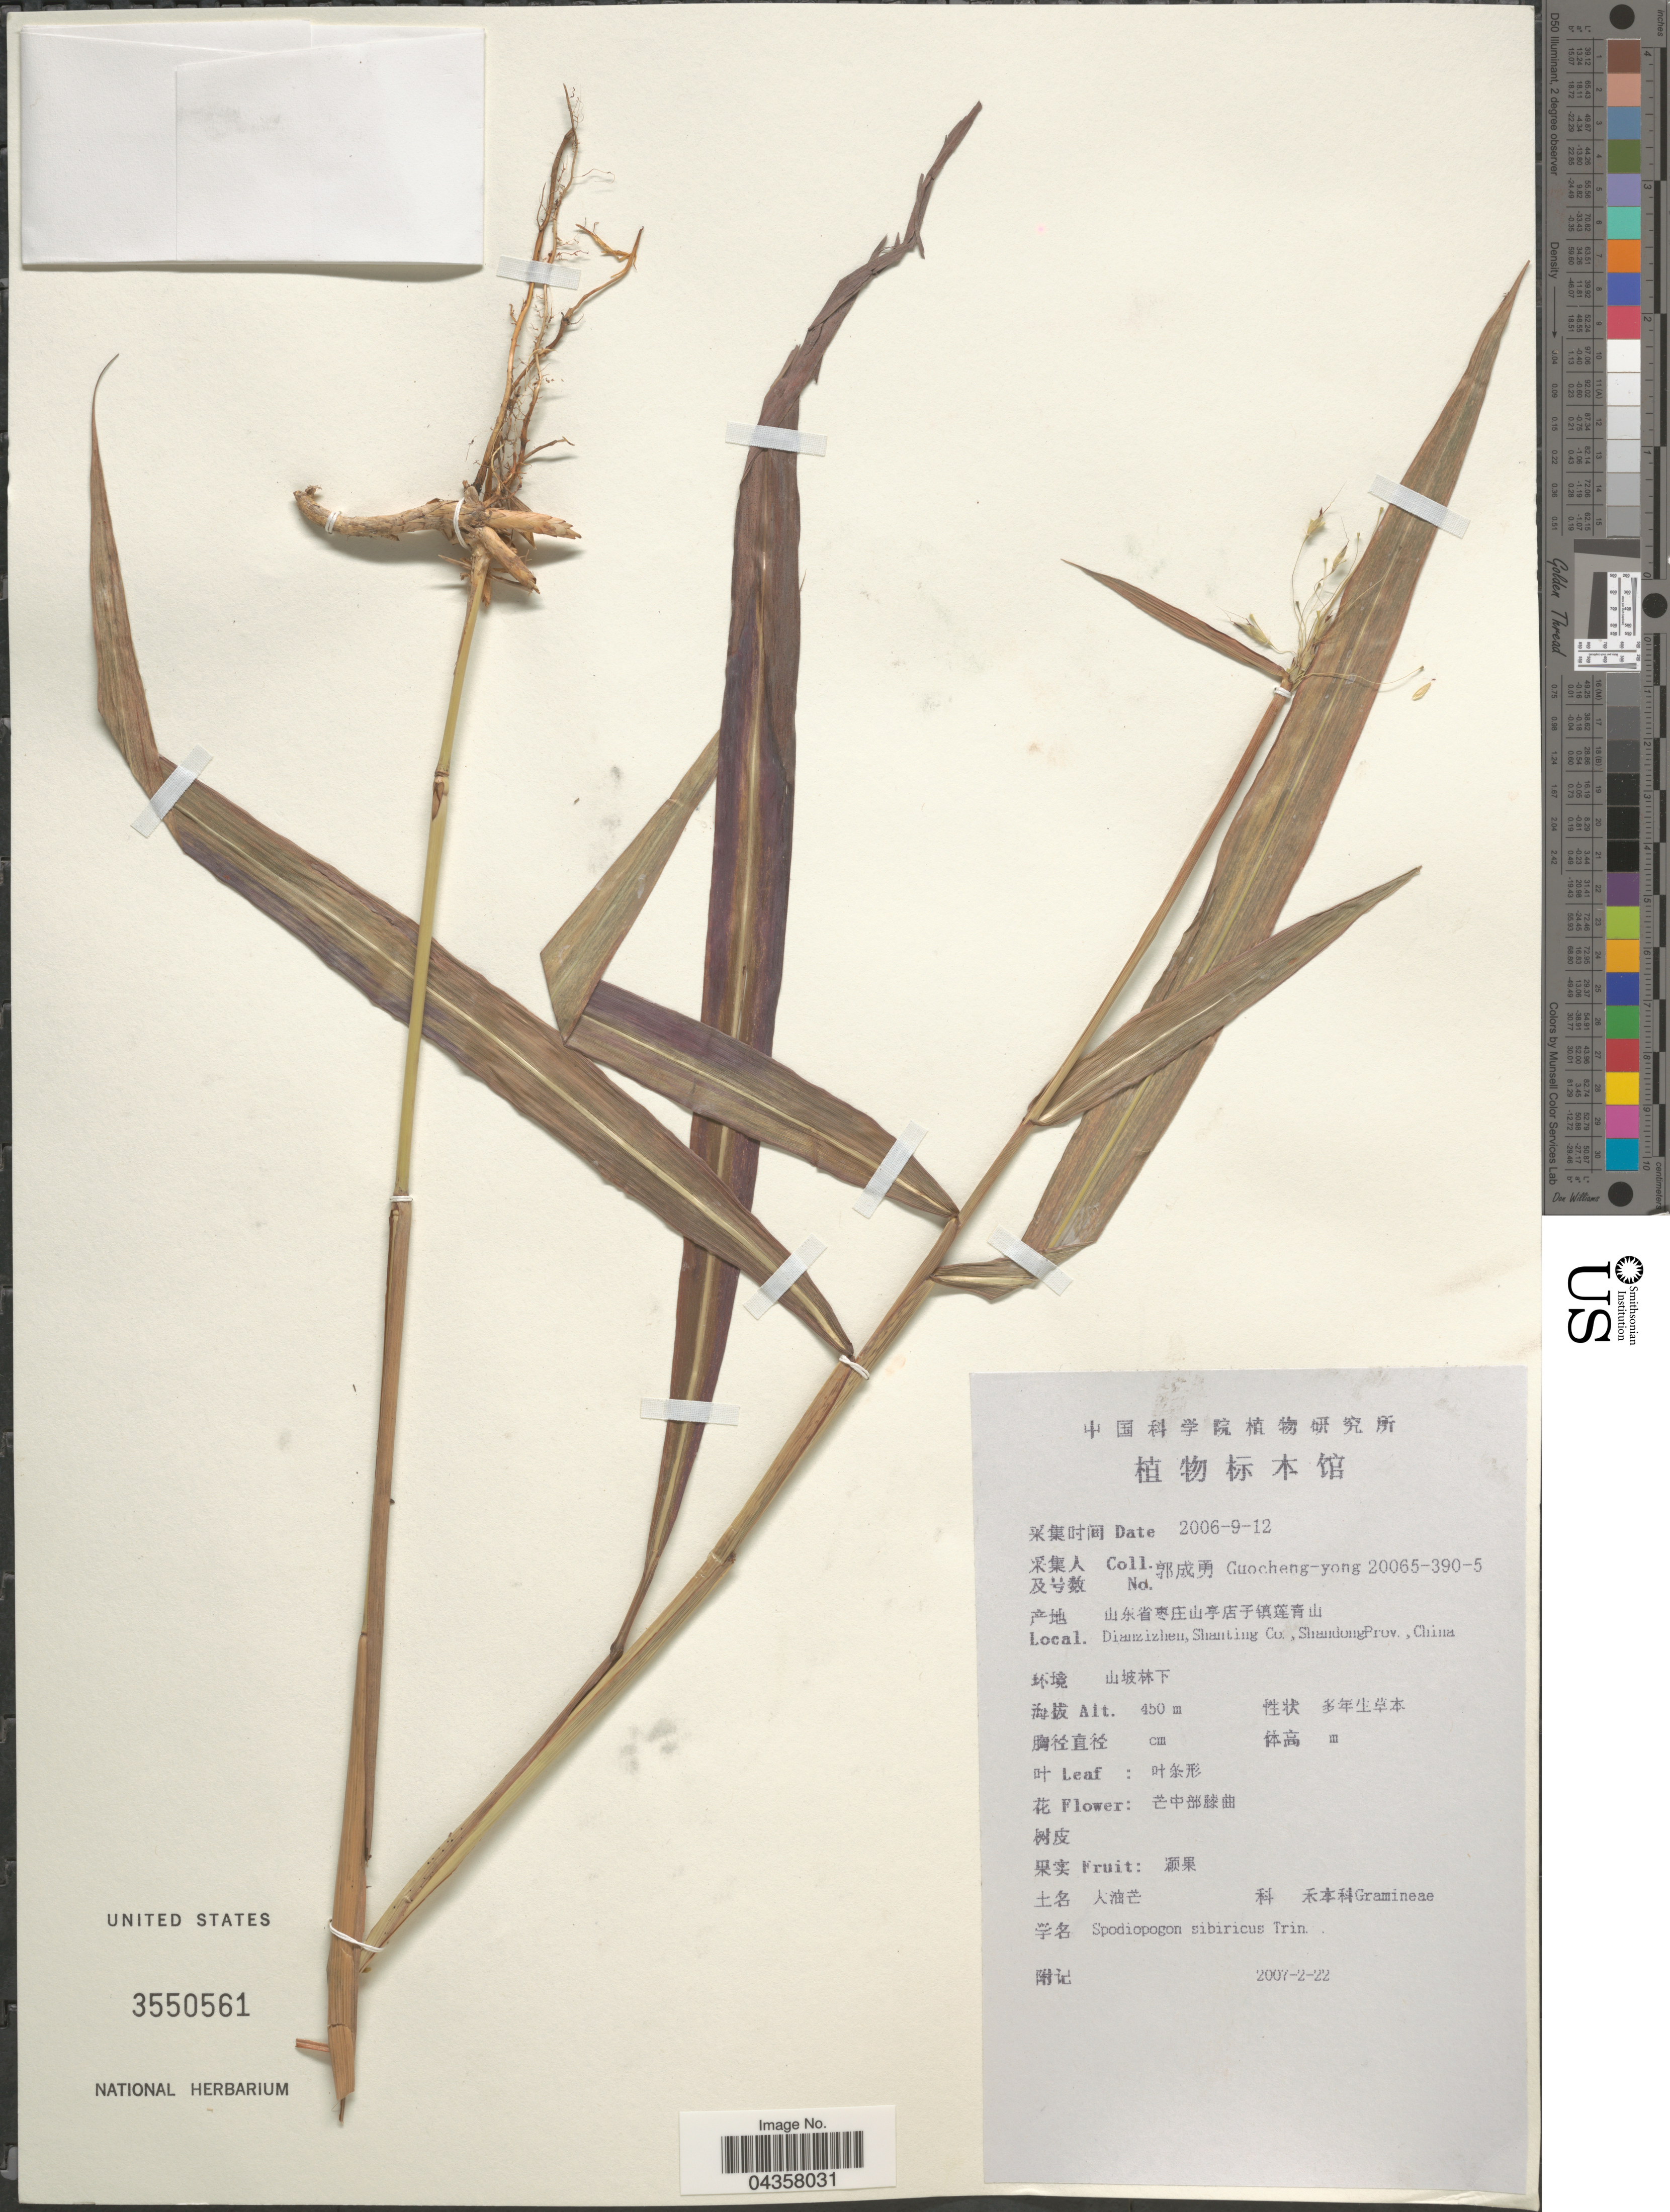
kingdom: Plantae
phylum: Tracheophyta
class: Liliopsida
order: Poales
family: Poaceae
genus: Spodiopogon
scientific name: Spodiopogon sibiricus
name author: Trin.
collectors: Guo cheng-yong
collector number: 20065-390-5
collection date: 2006-09-12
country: China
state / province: Shandong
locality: Dianzizhen, Shanting Co.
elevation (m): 450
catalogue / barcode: US 3550561